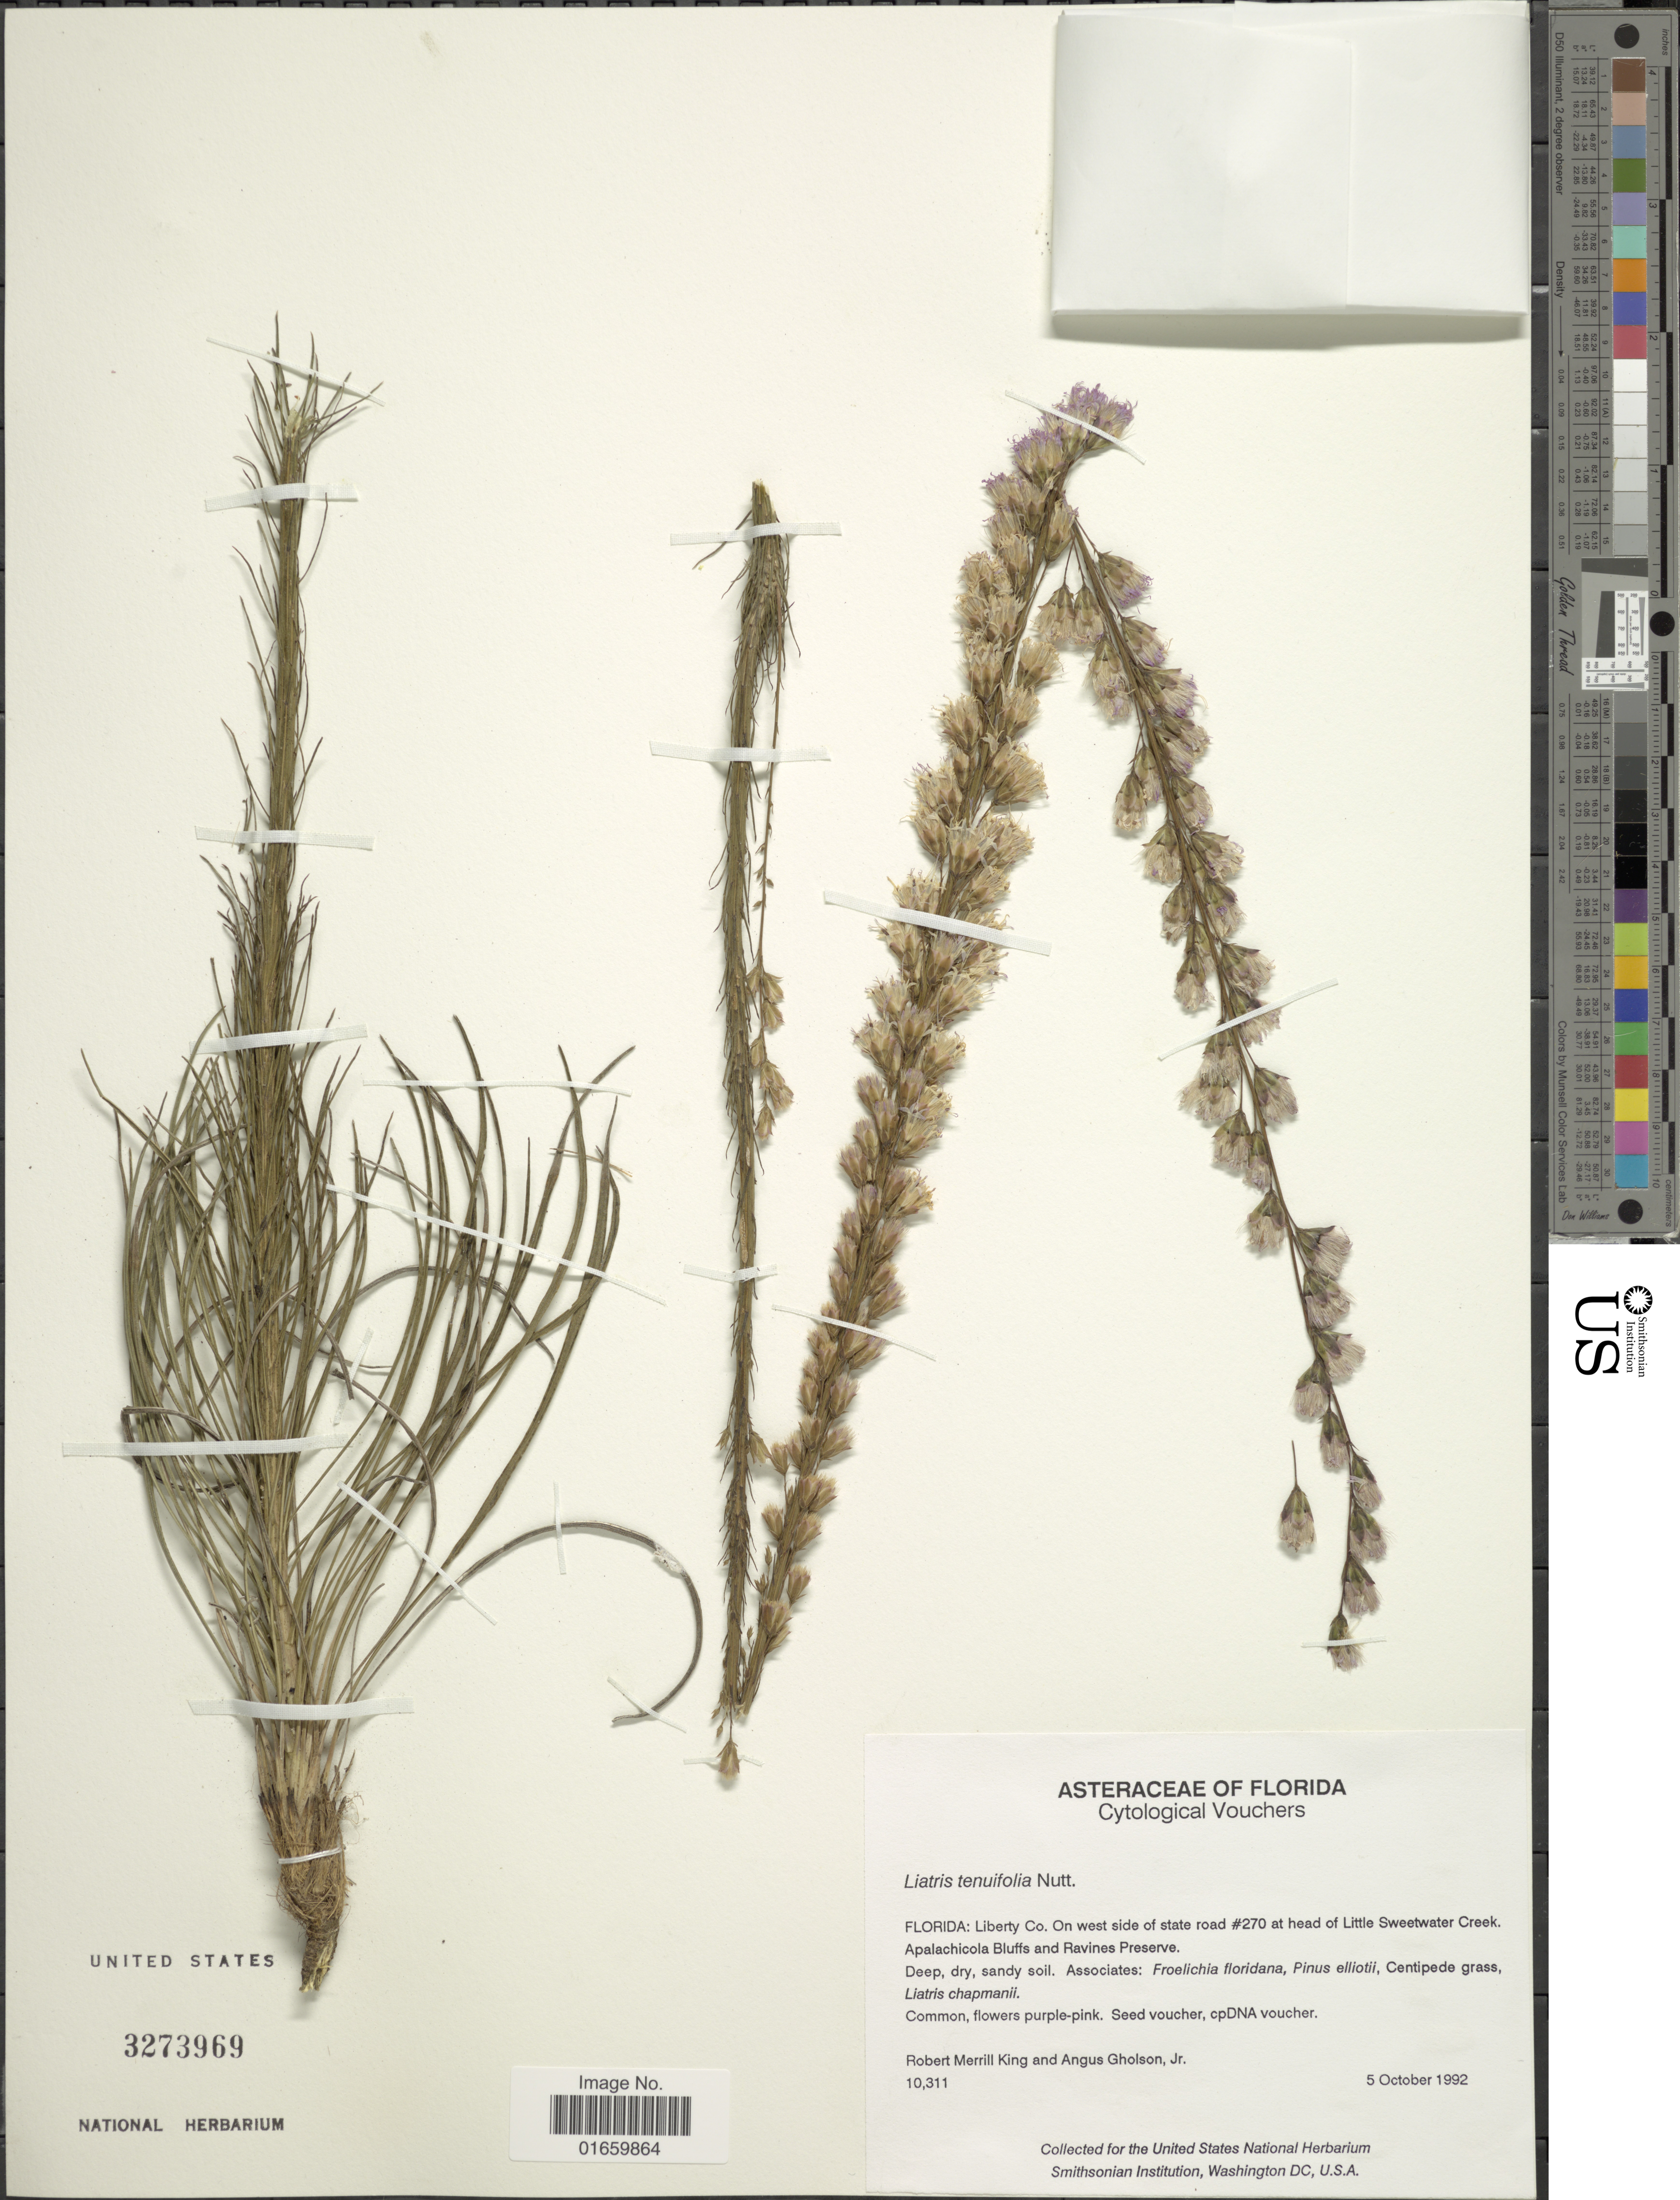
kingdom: Plantae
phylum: Tracheophyta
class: Magnoliopsida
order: Asterales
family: Asteraceae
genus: Liatris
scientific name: Liatris tenuifolia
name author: Nutt.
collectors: R. M. King & A. Gholson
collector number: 10311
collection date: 1992-10-05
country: United States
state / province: Florida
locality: Florida: Liberty Co., on west side of state road #270 at head of Little Sweetwater Creek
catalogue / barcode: US 3273969